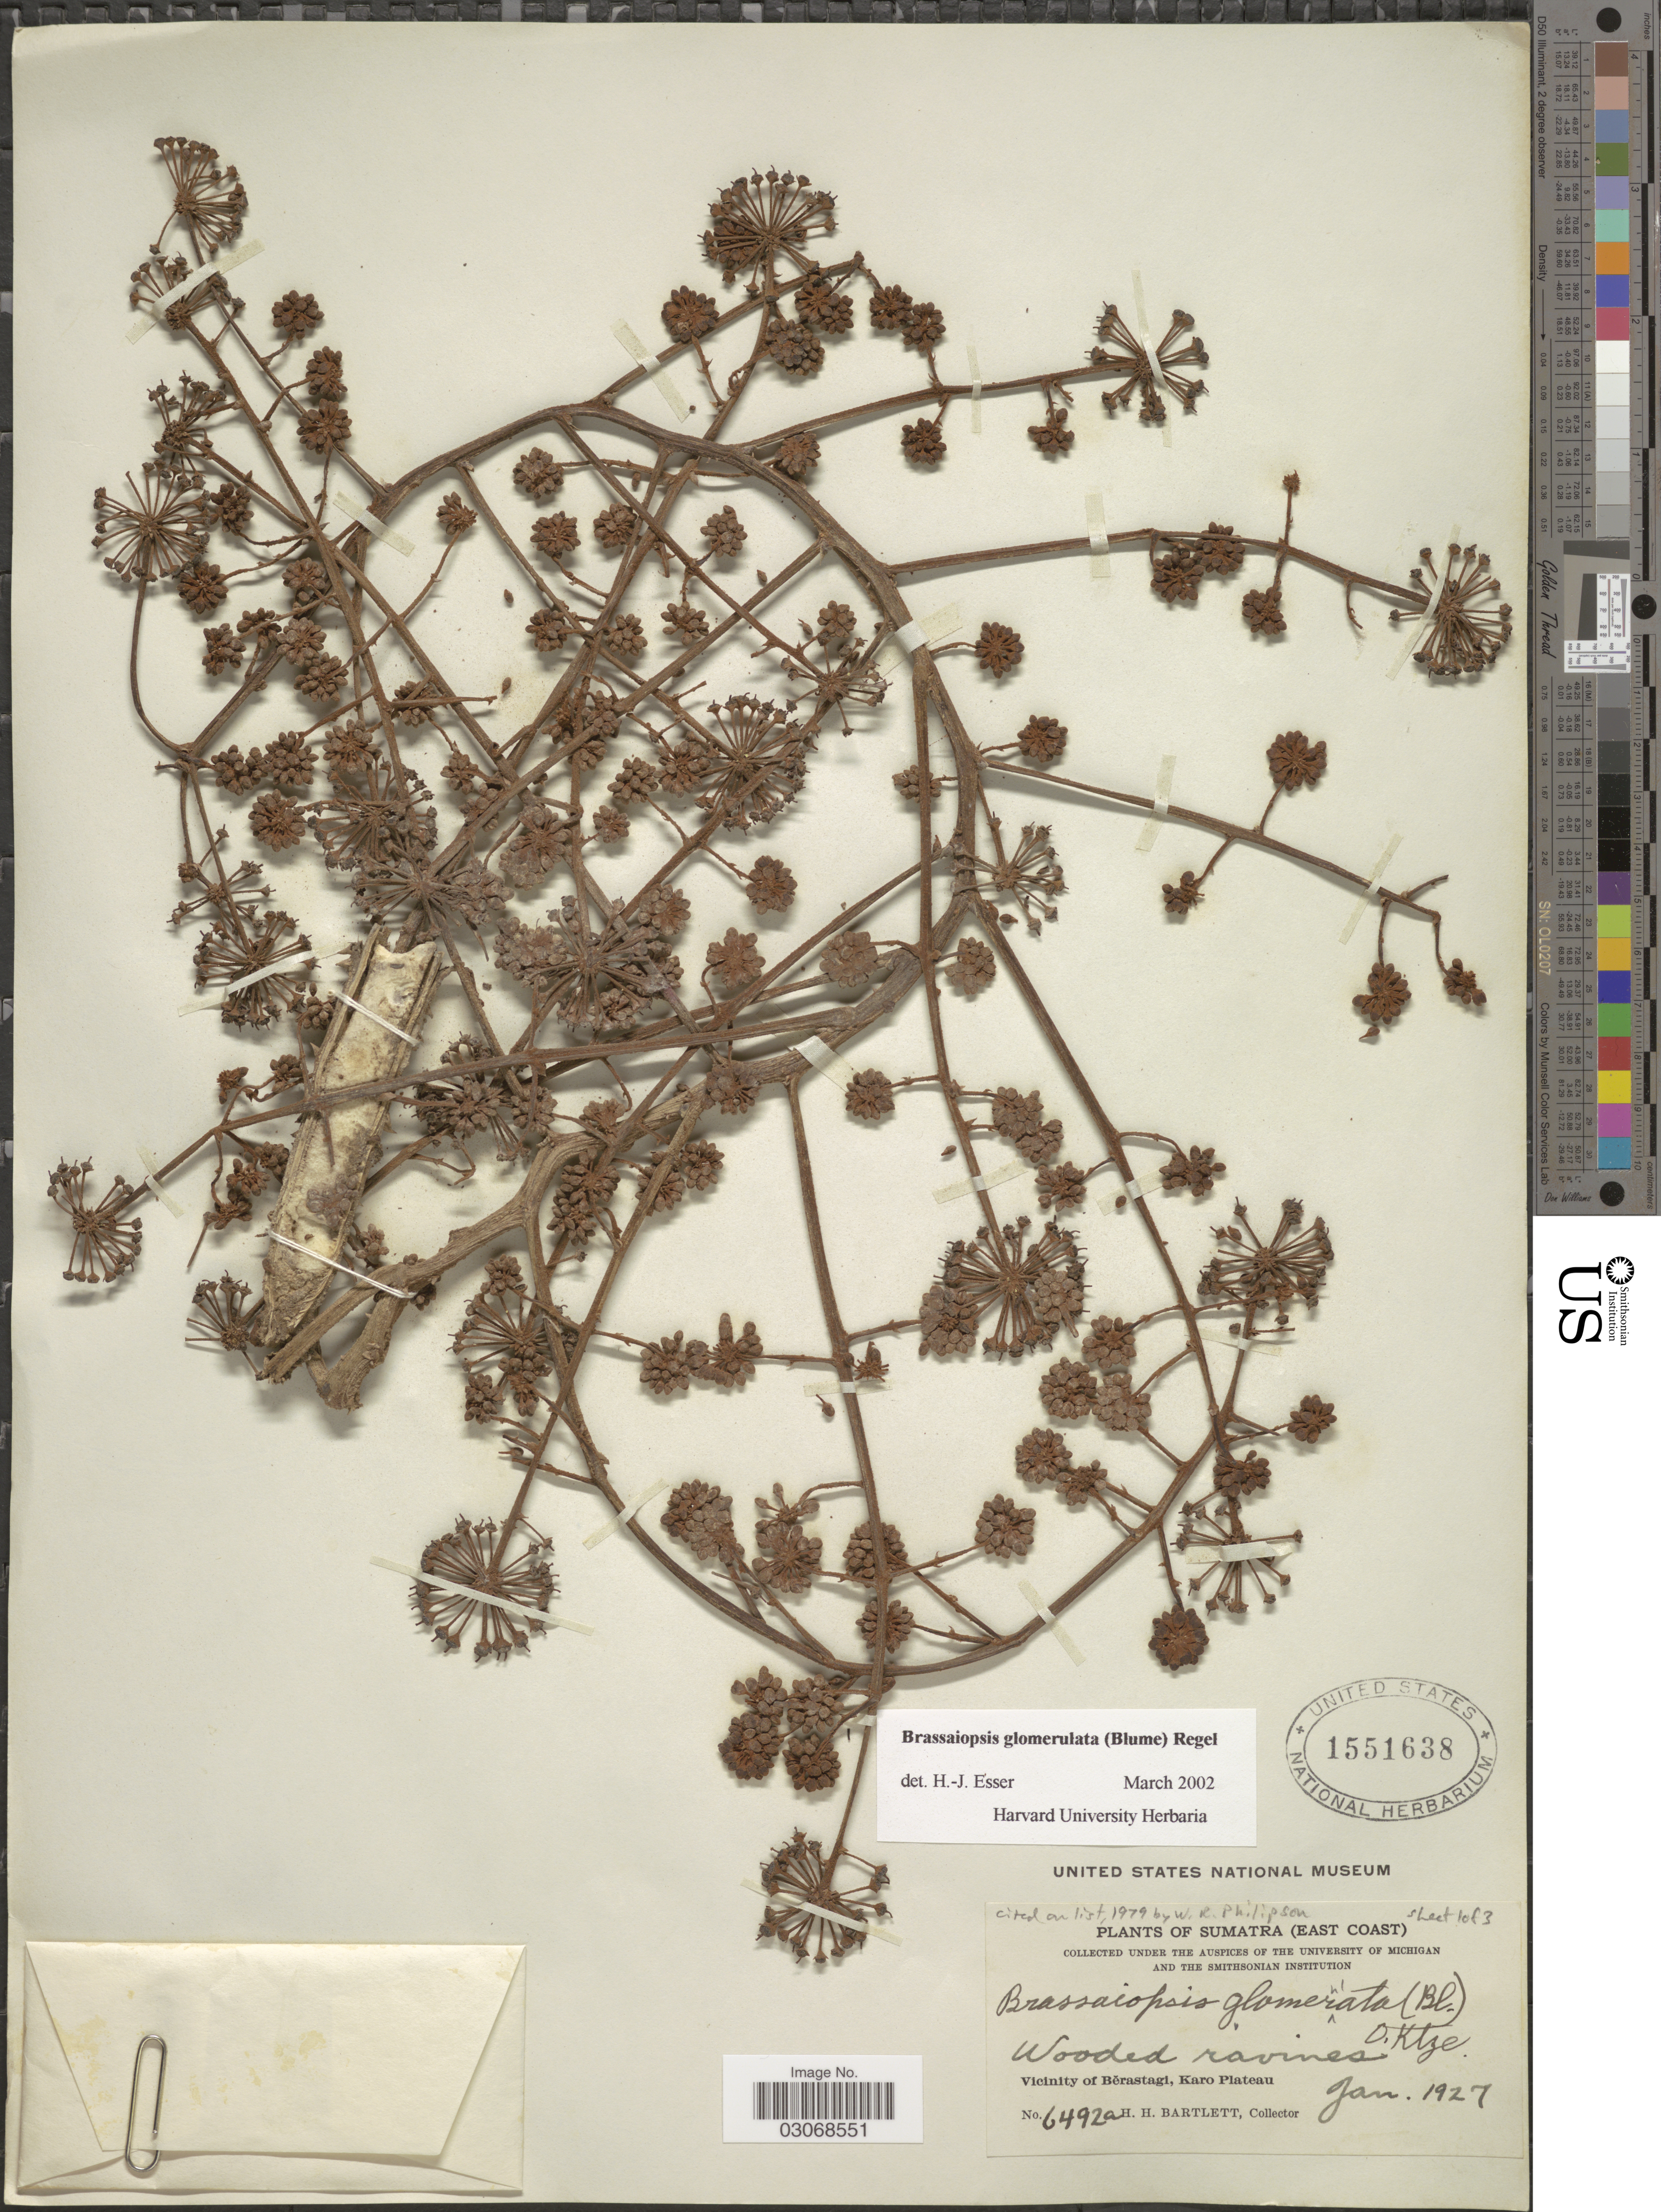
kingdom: Plantae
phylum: Tracheophyta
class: Magnoliopsida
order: Apiales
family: Araliaceae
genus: Brassaiopsis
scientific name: Brassaiopsis glomerulata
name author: (Blume) Regel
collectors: H. H. Bartlett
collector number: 6492a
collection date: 1927-01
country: Indonesia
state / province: Sumatra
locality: Sumatra (East Coast) Vicinity of Berastagi, Karo Plateau.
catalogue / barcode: US 1551638